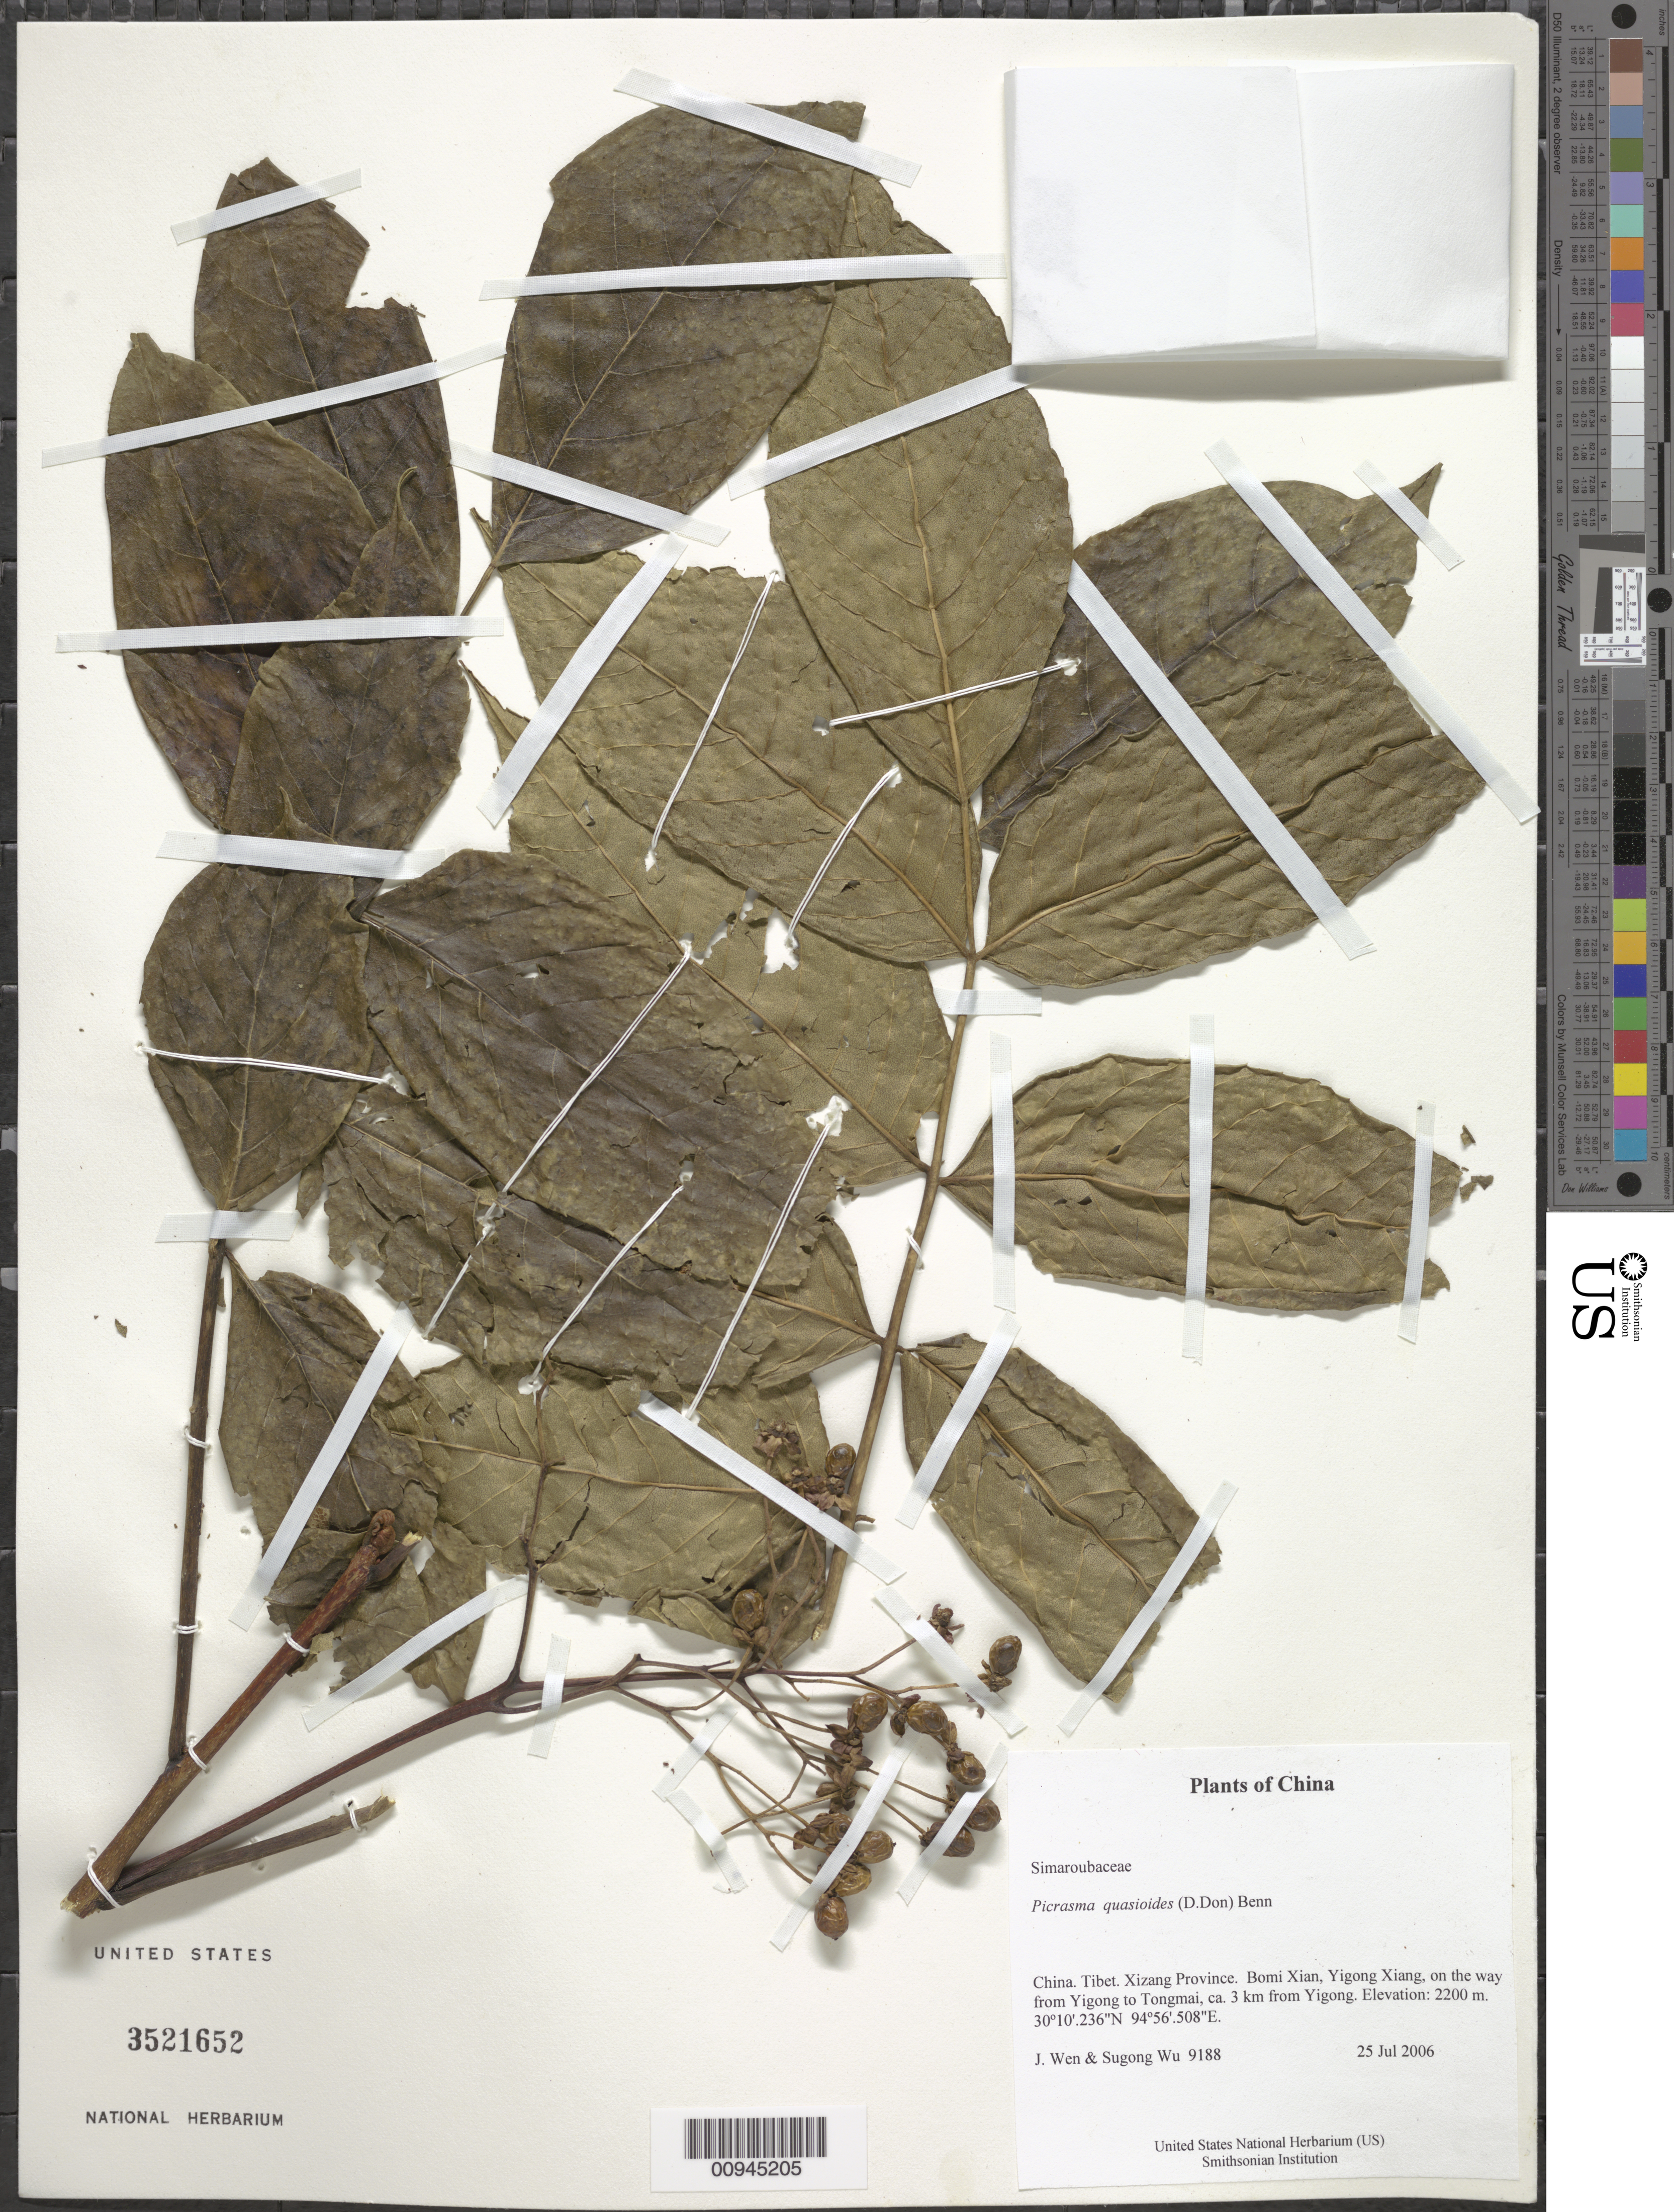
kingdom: Plantae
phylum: Tracheophyta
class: Magnoliopsida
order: Sapindales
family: Simaroubaceae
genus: Picrasma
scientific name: Picrasma quassioides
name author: (D. Don) Benn.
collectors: J. Wen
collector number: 9188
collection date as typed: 25 Jul 2006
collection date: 2006-07-25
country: China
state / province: Xizang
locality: Xizang Province. Bomi Xian, Yigong Xiang, on the way from Yigong to Tongmai, ca. 3 km from Yigong.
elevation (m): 2200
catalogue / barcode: US 3521652